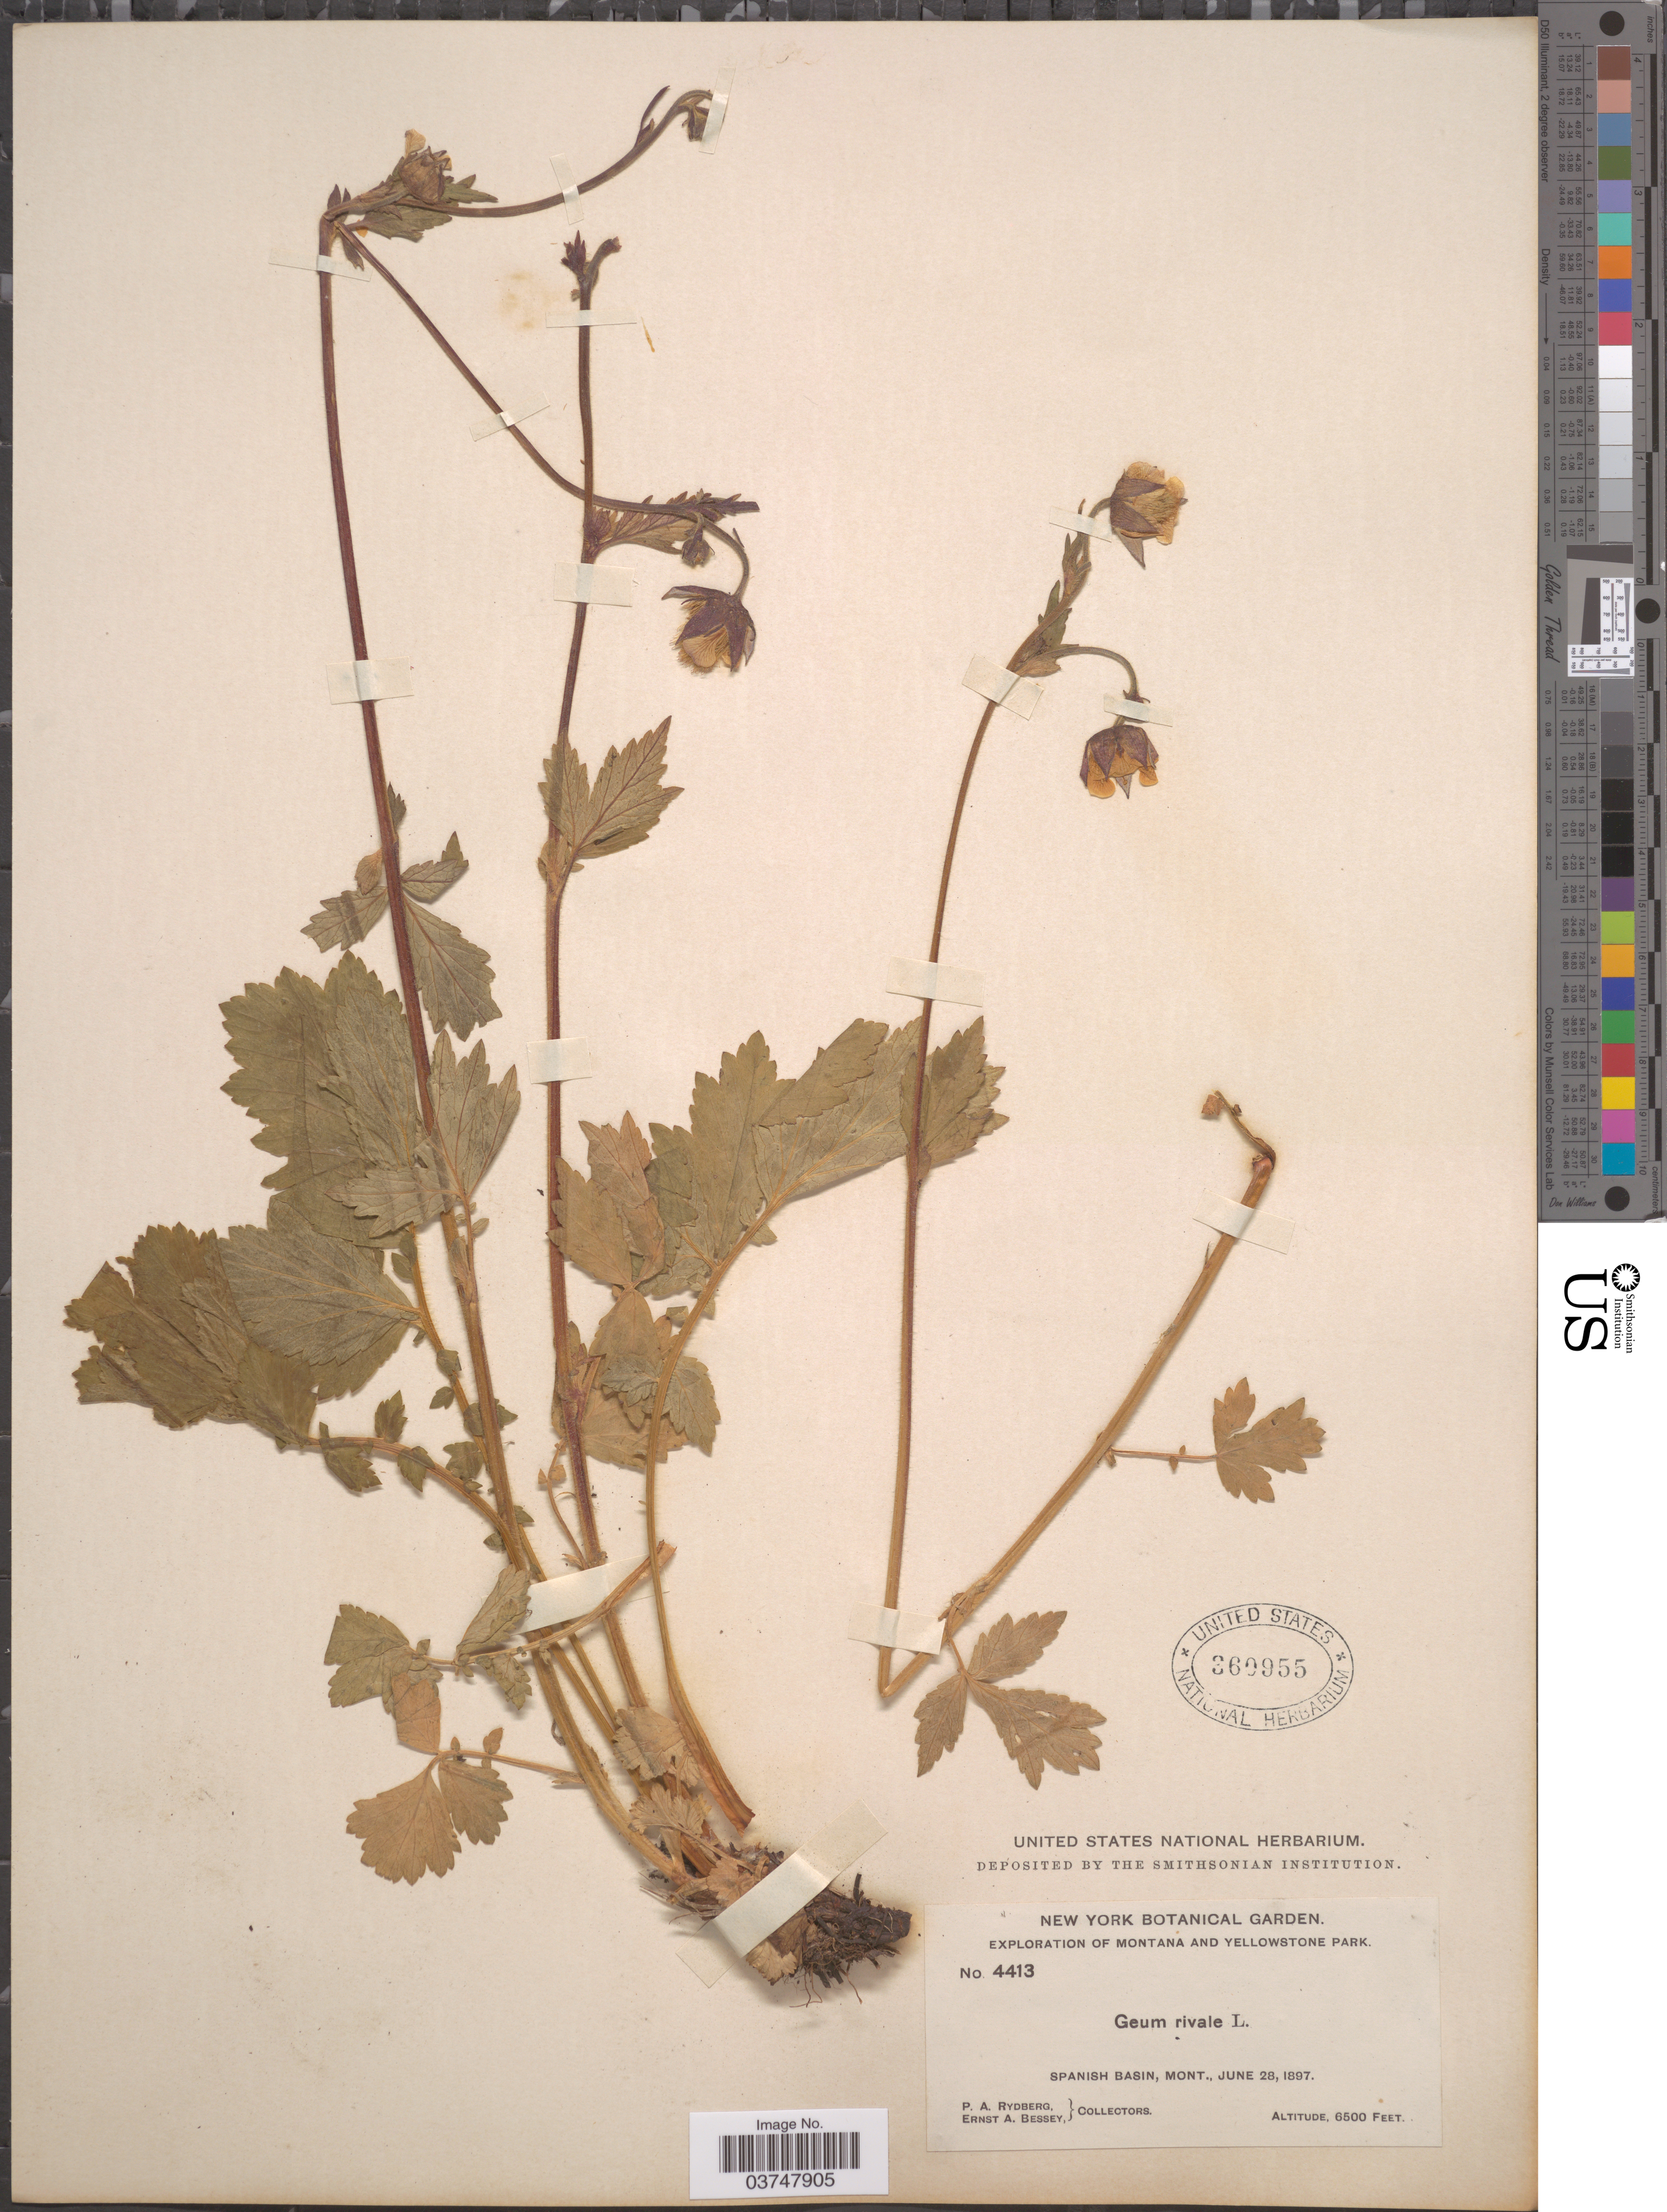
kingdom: Plantae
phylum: Tracheophyta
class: Magnoliopsida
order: Rosales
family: Rosaceae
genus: Geum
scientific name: Geum rivale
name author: L.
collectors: P. A. Rydberg & E. A. Bessey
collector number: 4413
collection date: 1897-06-28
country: United States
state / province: Montana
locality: Yellowstone Park. Spanish Basin.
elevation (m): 1981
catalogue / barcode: US 360955